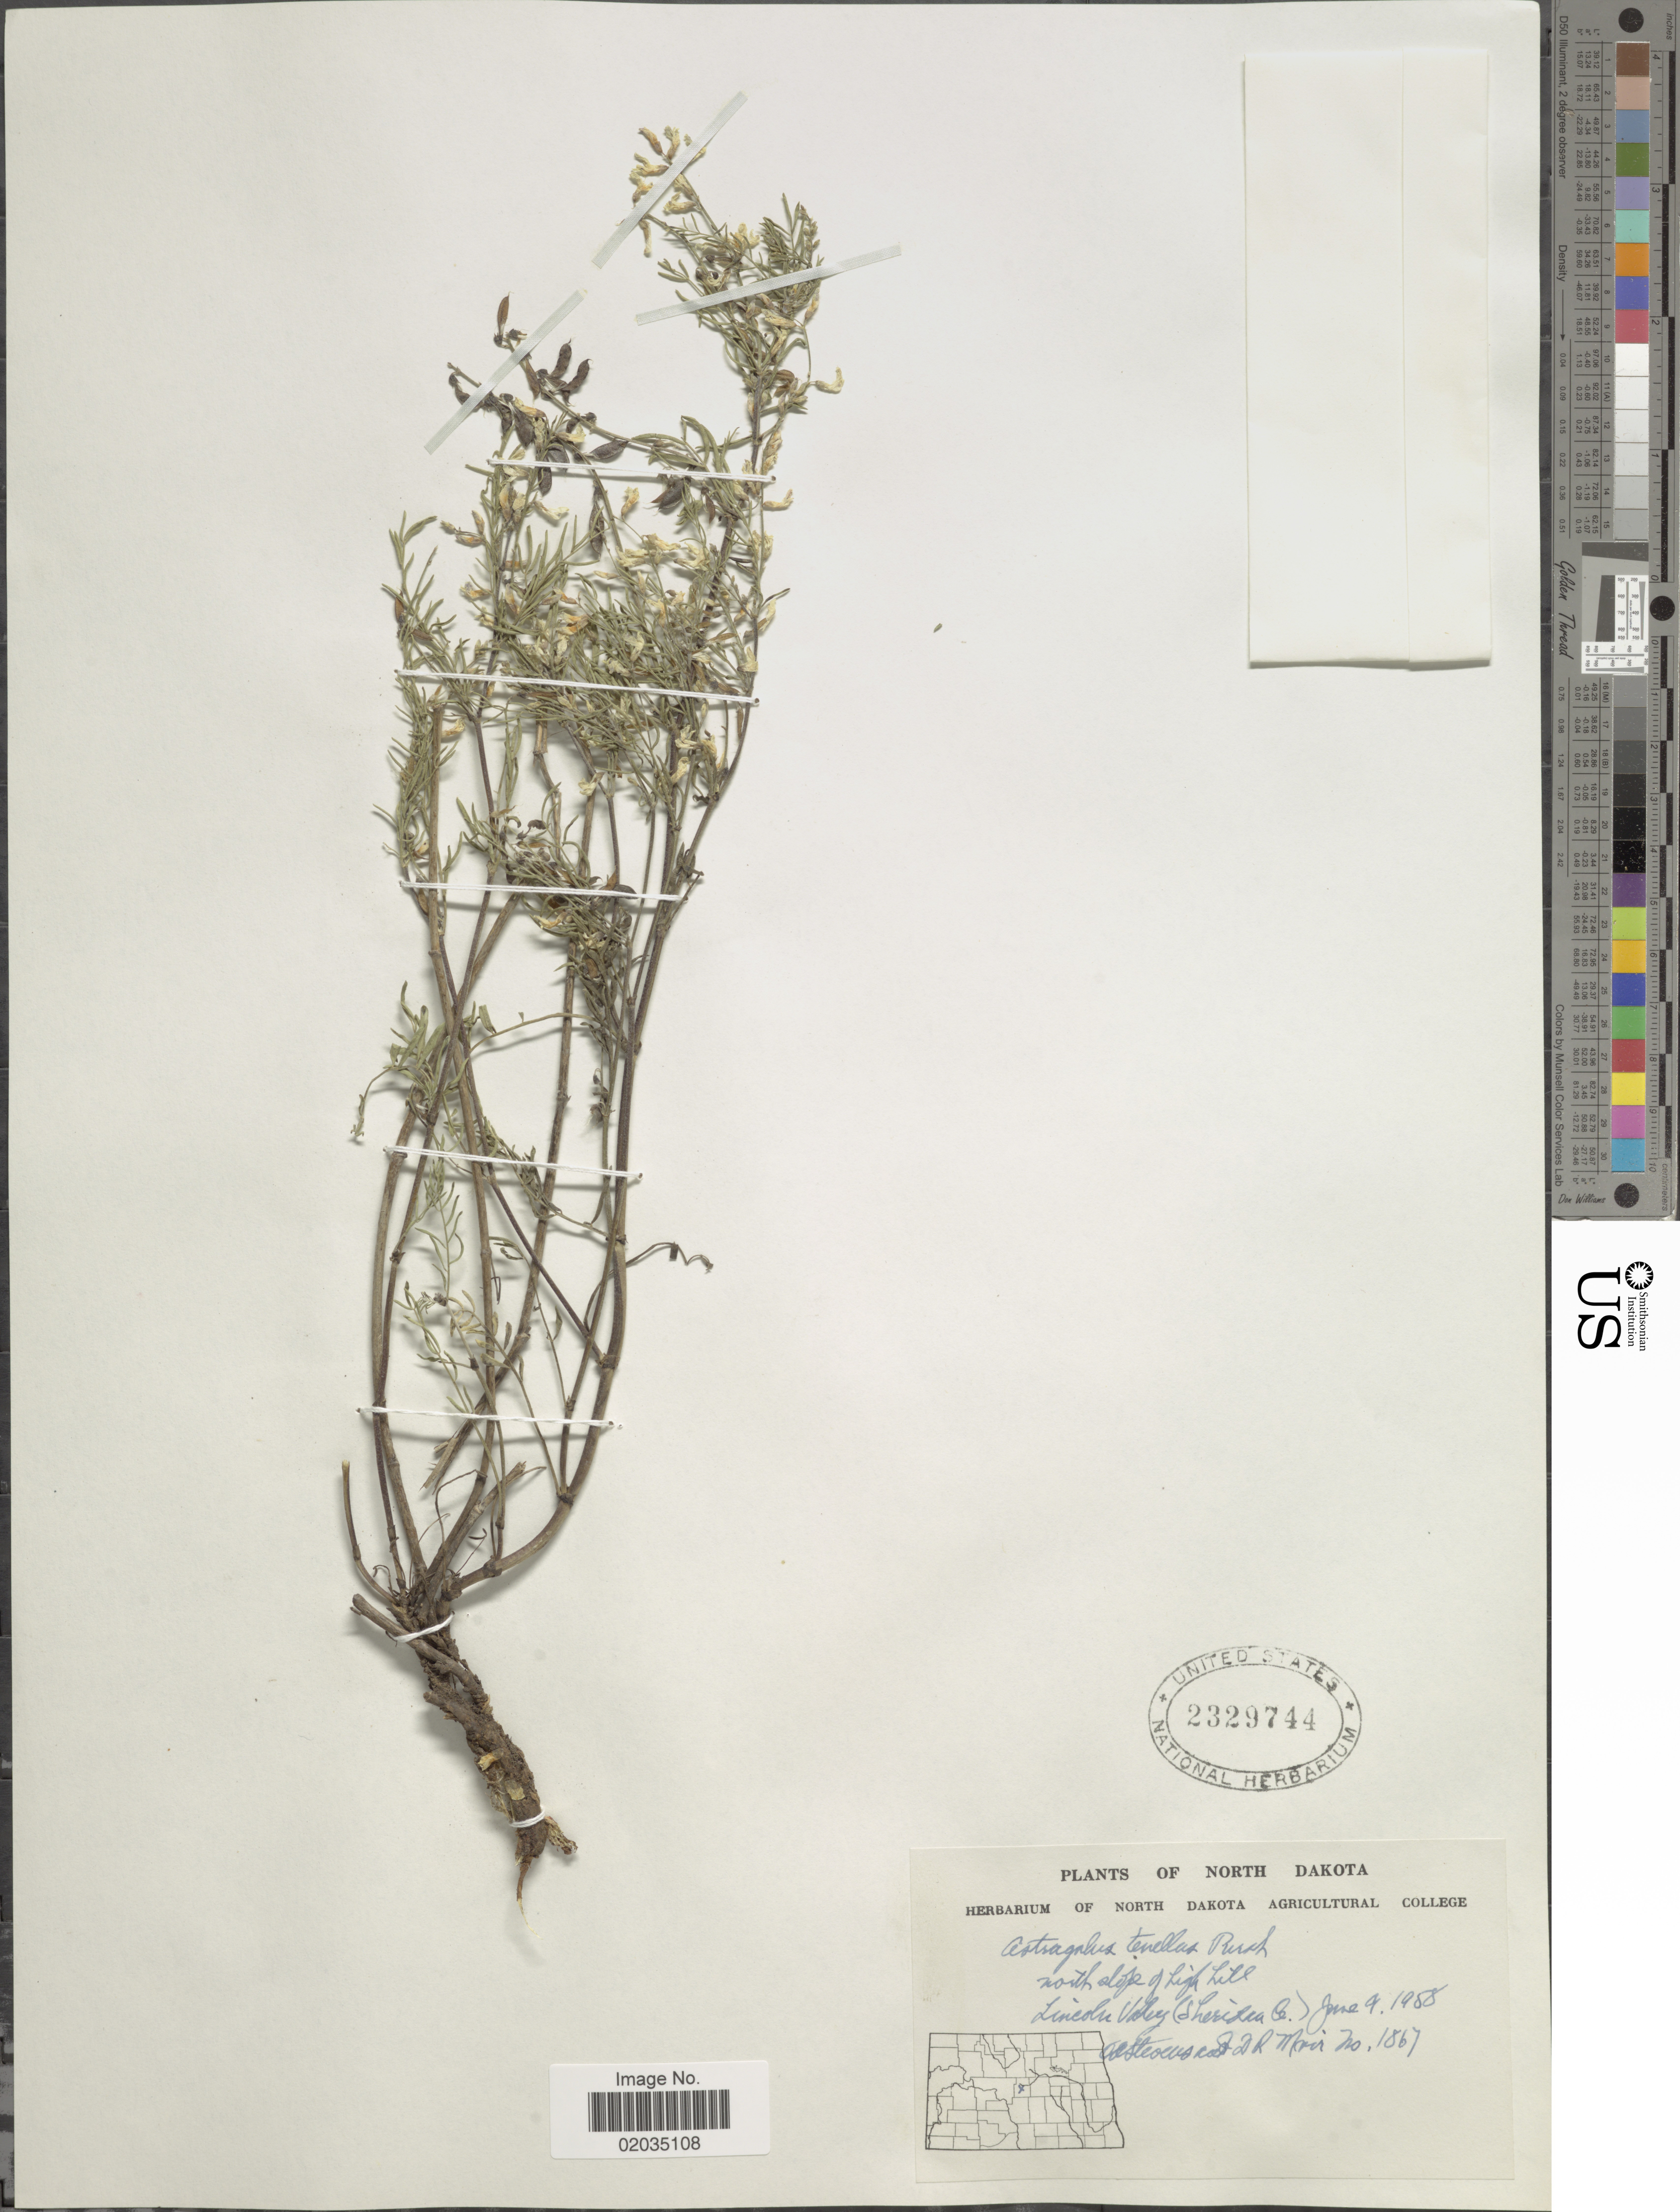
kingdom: Plantae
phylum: Tracheophyta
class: Magnoliopsida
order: Fabales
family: Fabaceae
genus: Astragalus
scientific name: Astragalus tenellus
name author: Pursh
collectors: O. A. Stevens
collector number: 1867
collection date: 1958-06-04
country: United States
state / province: North Dakota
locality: North slope of high hills, Lincoln Valley (Sheridra Co)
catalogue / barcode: US 2329744